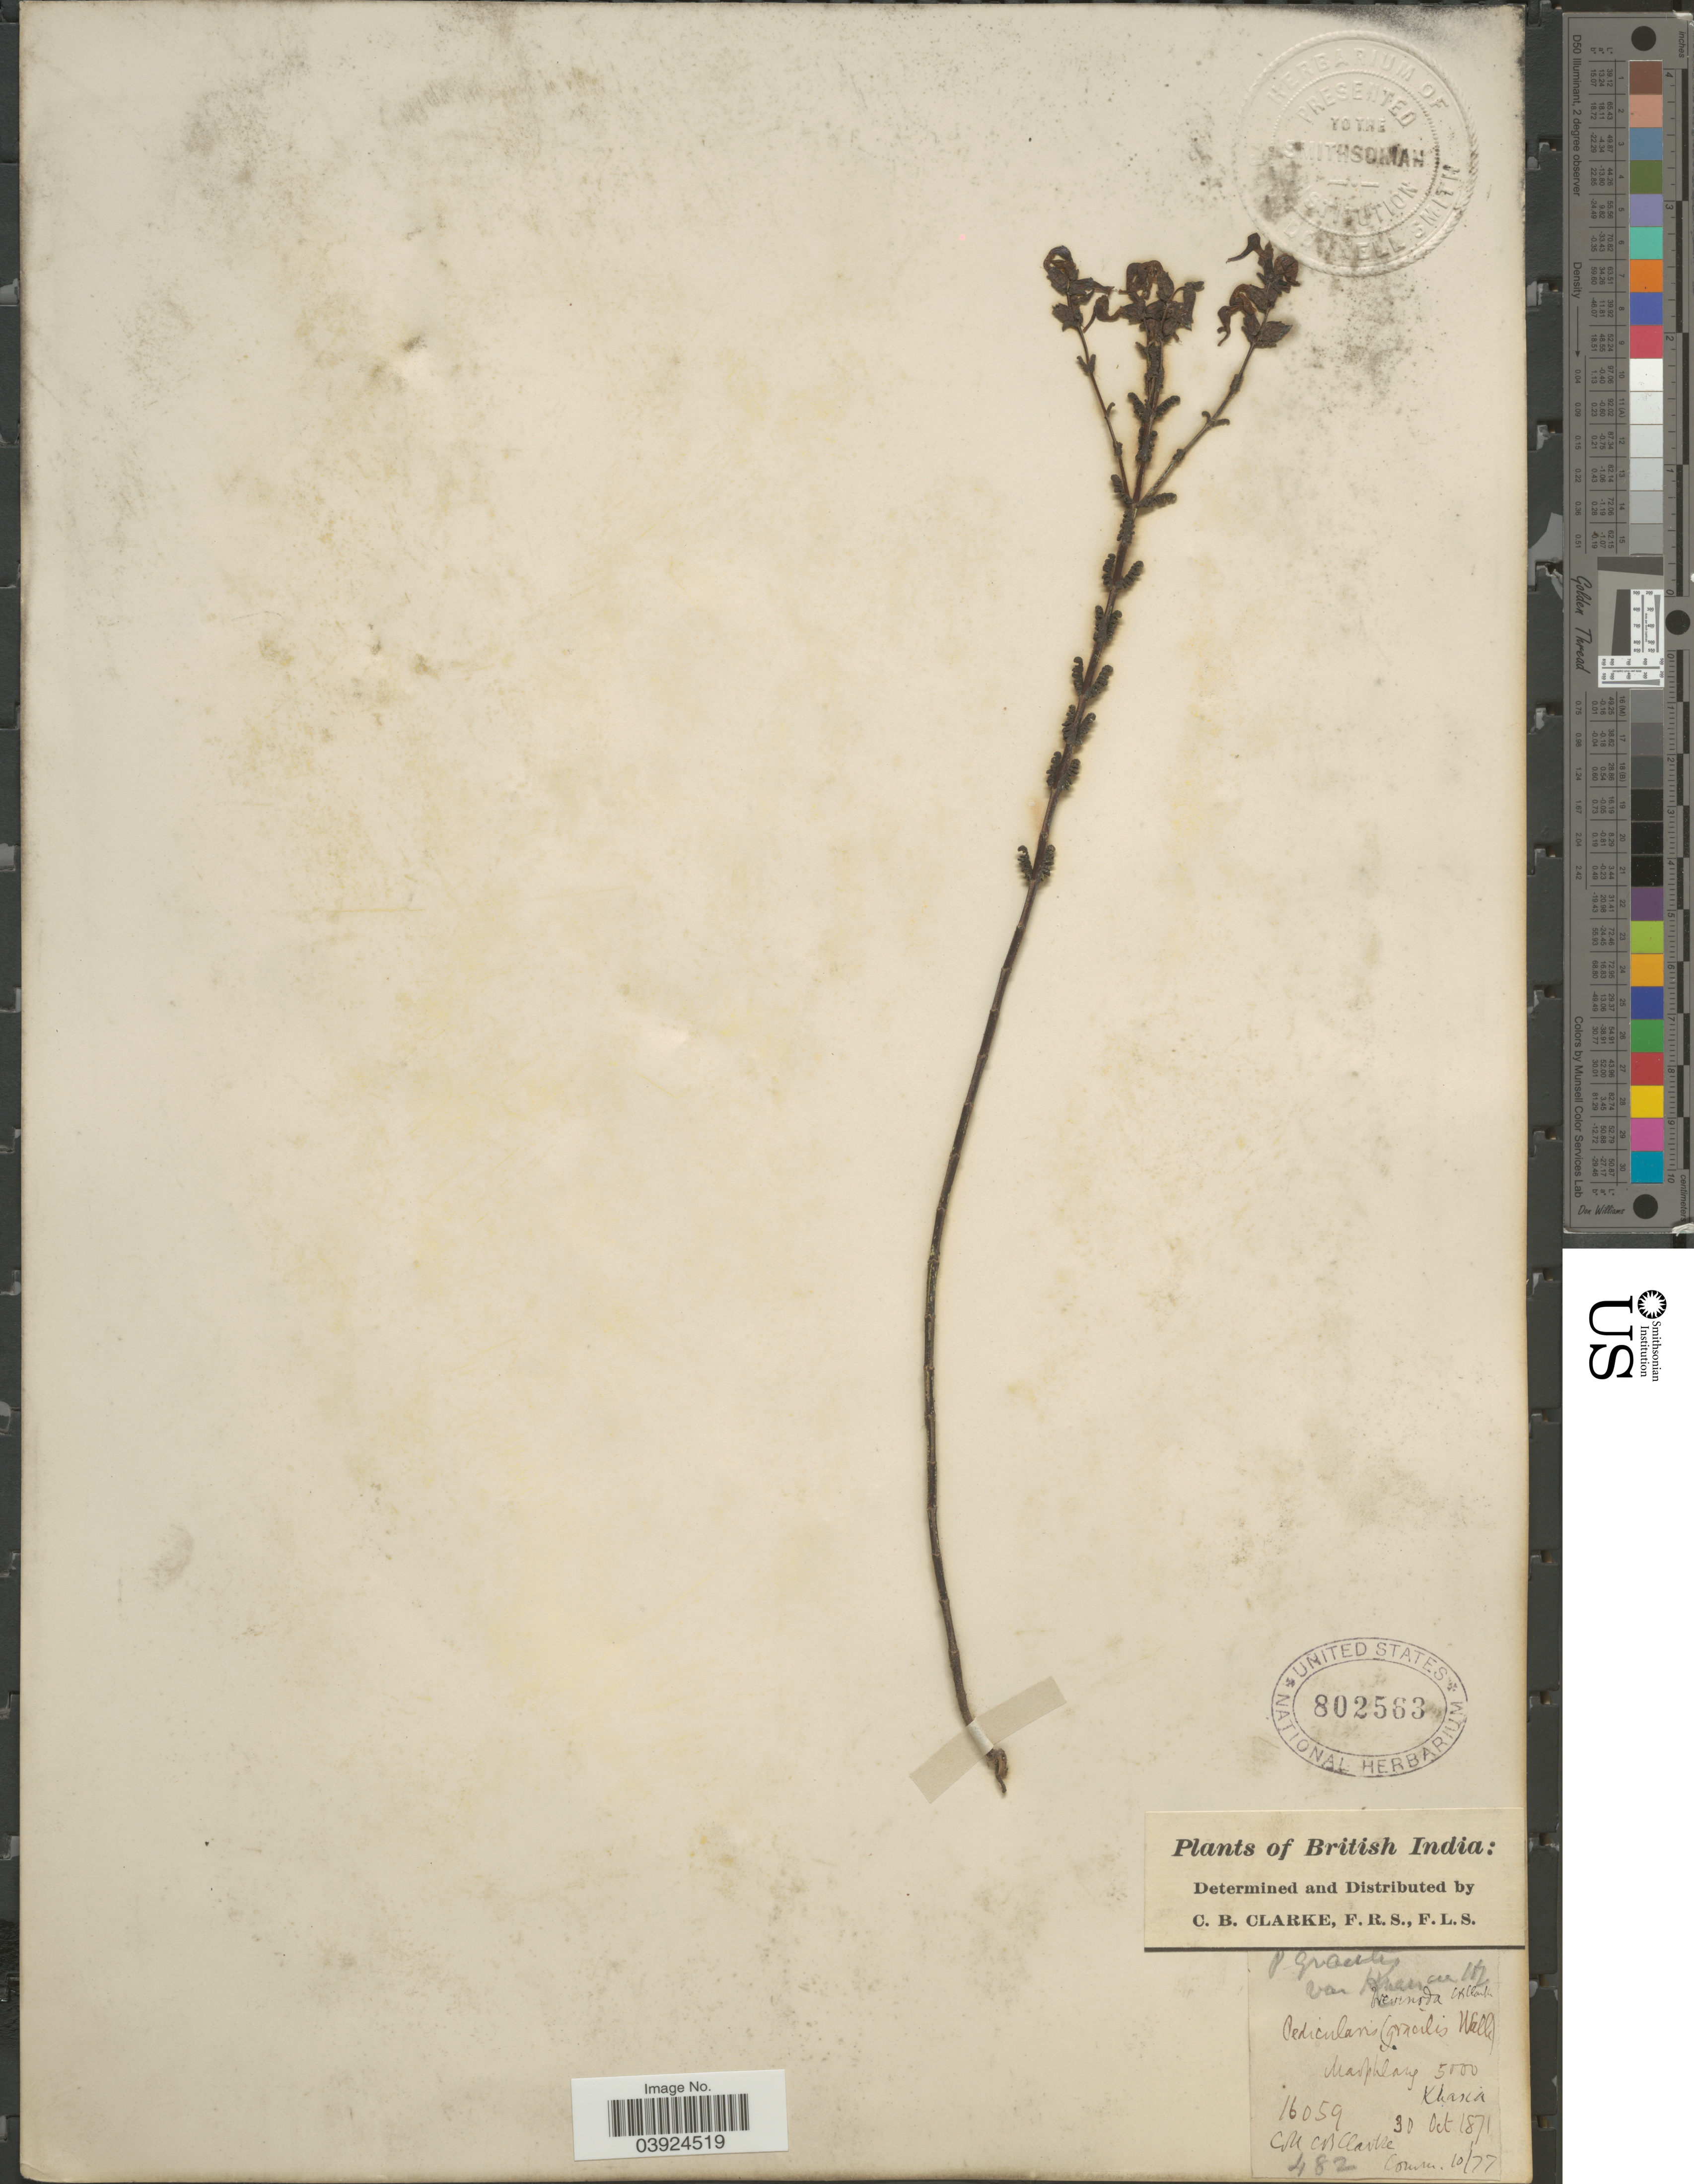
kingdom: Plantae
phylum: Tracheophyta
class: Magnoliopsida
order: Lamiales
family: Orobanchaceae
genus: Pedicularis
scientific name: Pedicularis gracilis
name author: Wall. ex Benth.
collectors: C. B. Clarke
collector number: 16059/482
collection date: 1871-10-30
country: India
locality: British India. Mawphlang Khasia.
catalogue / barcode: US 802563